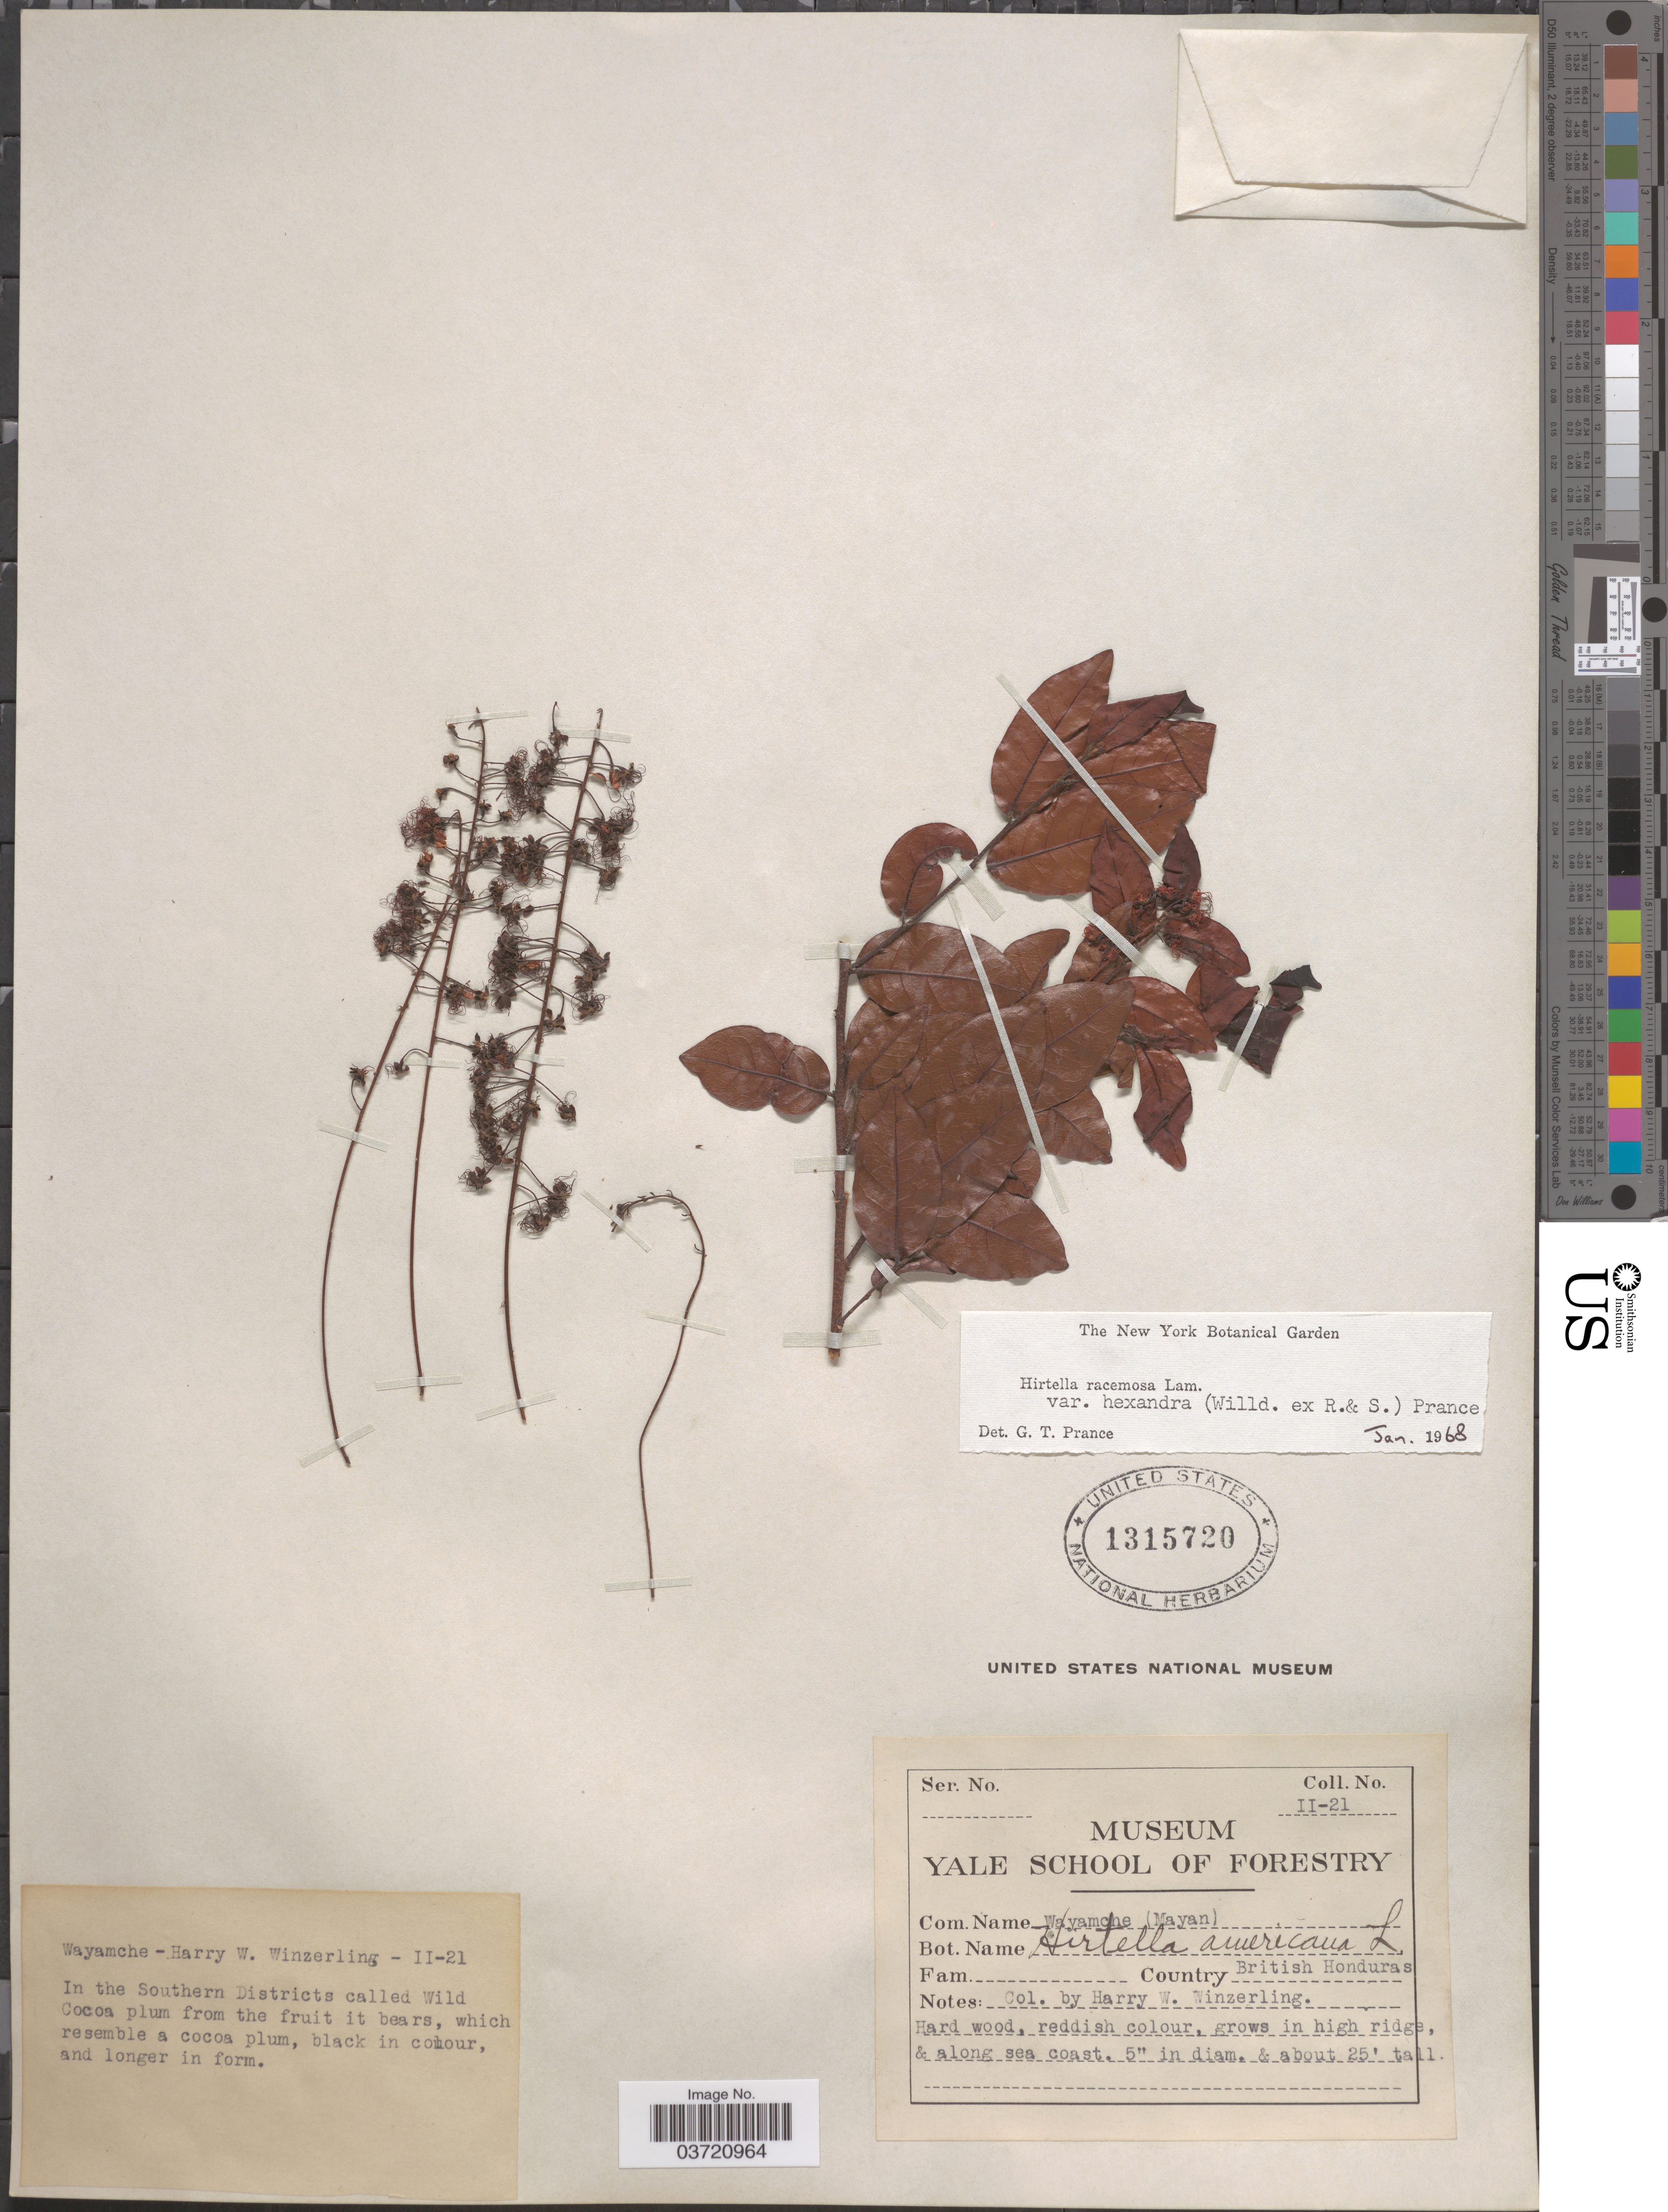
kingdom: Plantae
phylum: Tracheophyta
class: Magnoliopsida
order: Malpighiales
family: Chrysobalanaceae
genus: Hirtella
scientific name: Hirtella racemosa var. hexandra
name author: (Willd. ex Roem. & Schult.) Prance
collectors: H. Winzerling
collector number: II-21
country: Belize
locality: British Honduras. In the Southern Districts. Along sea coast.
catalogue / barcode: US 1315720